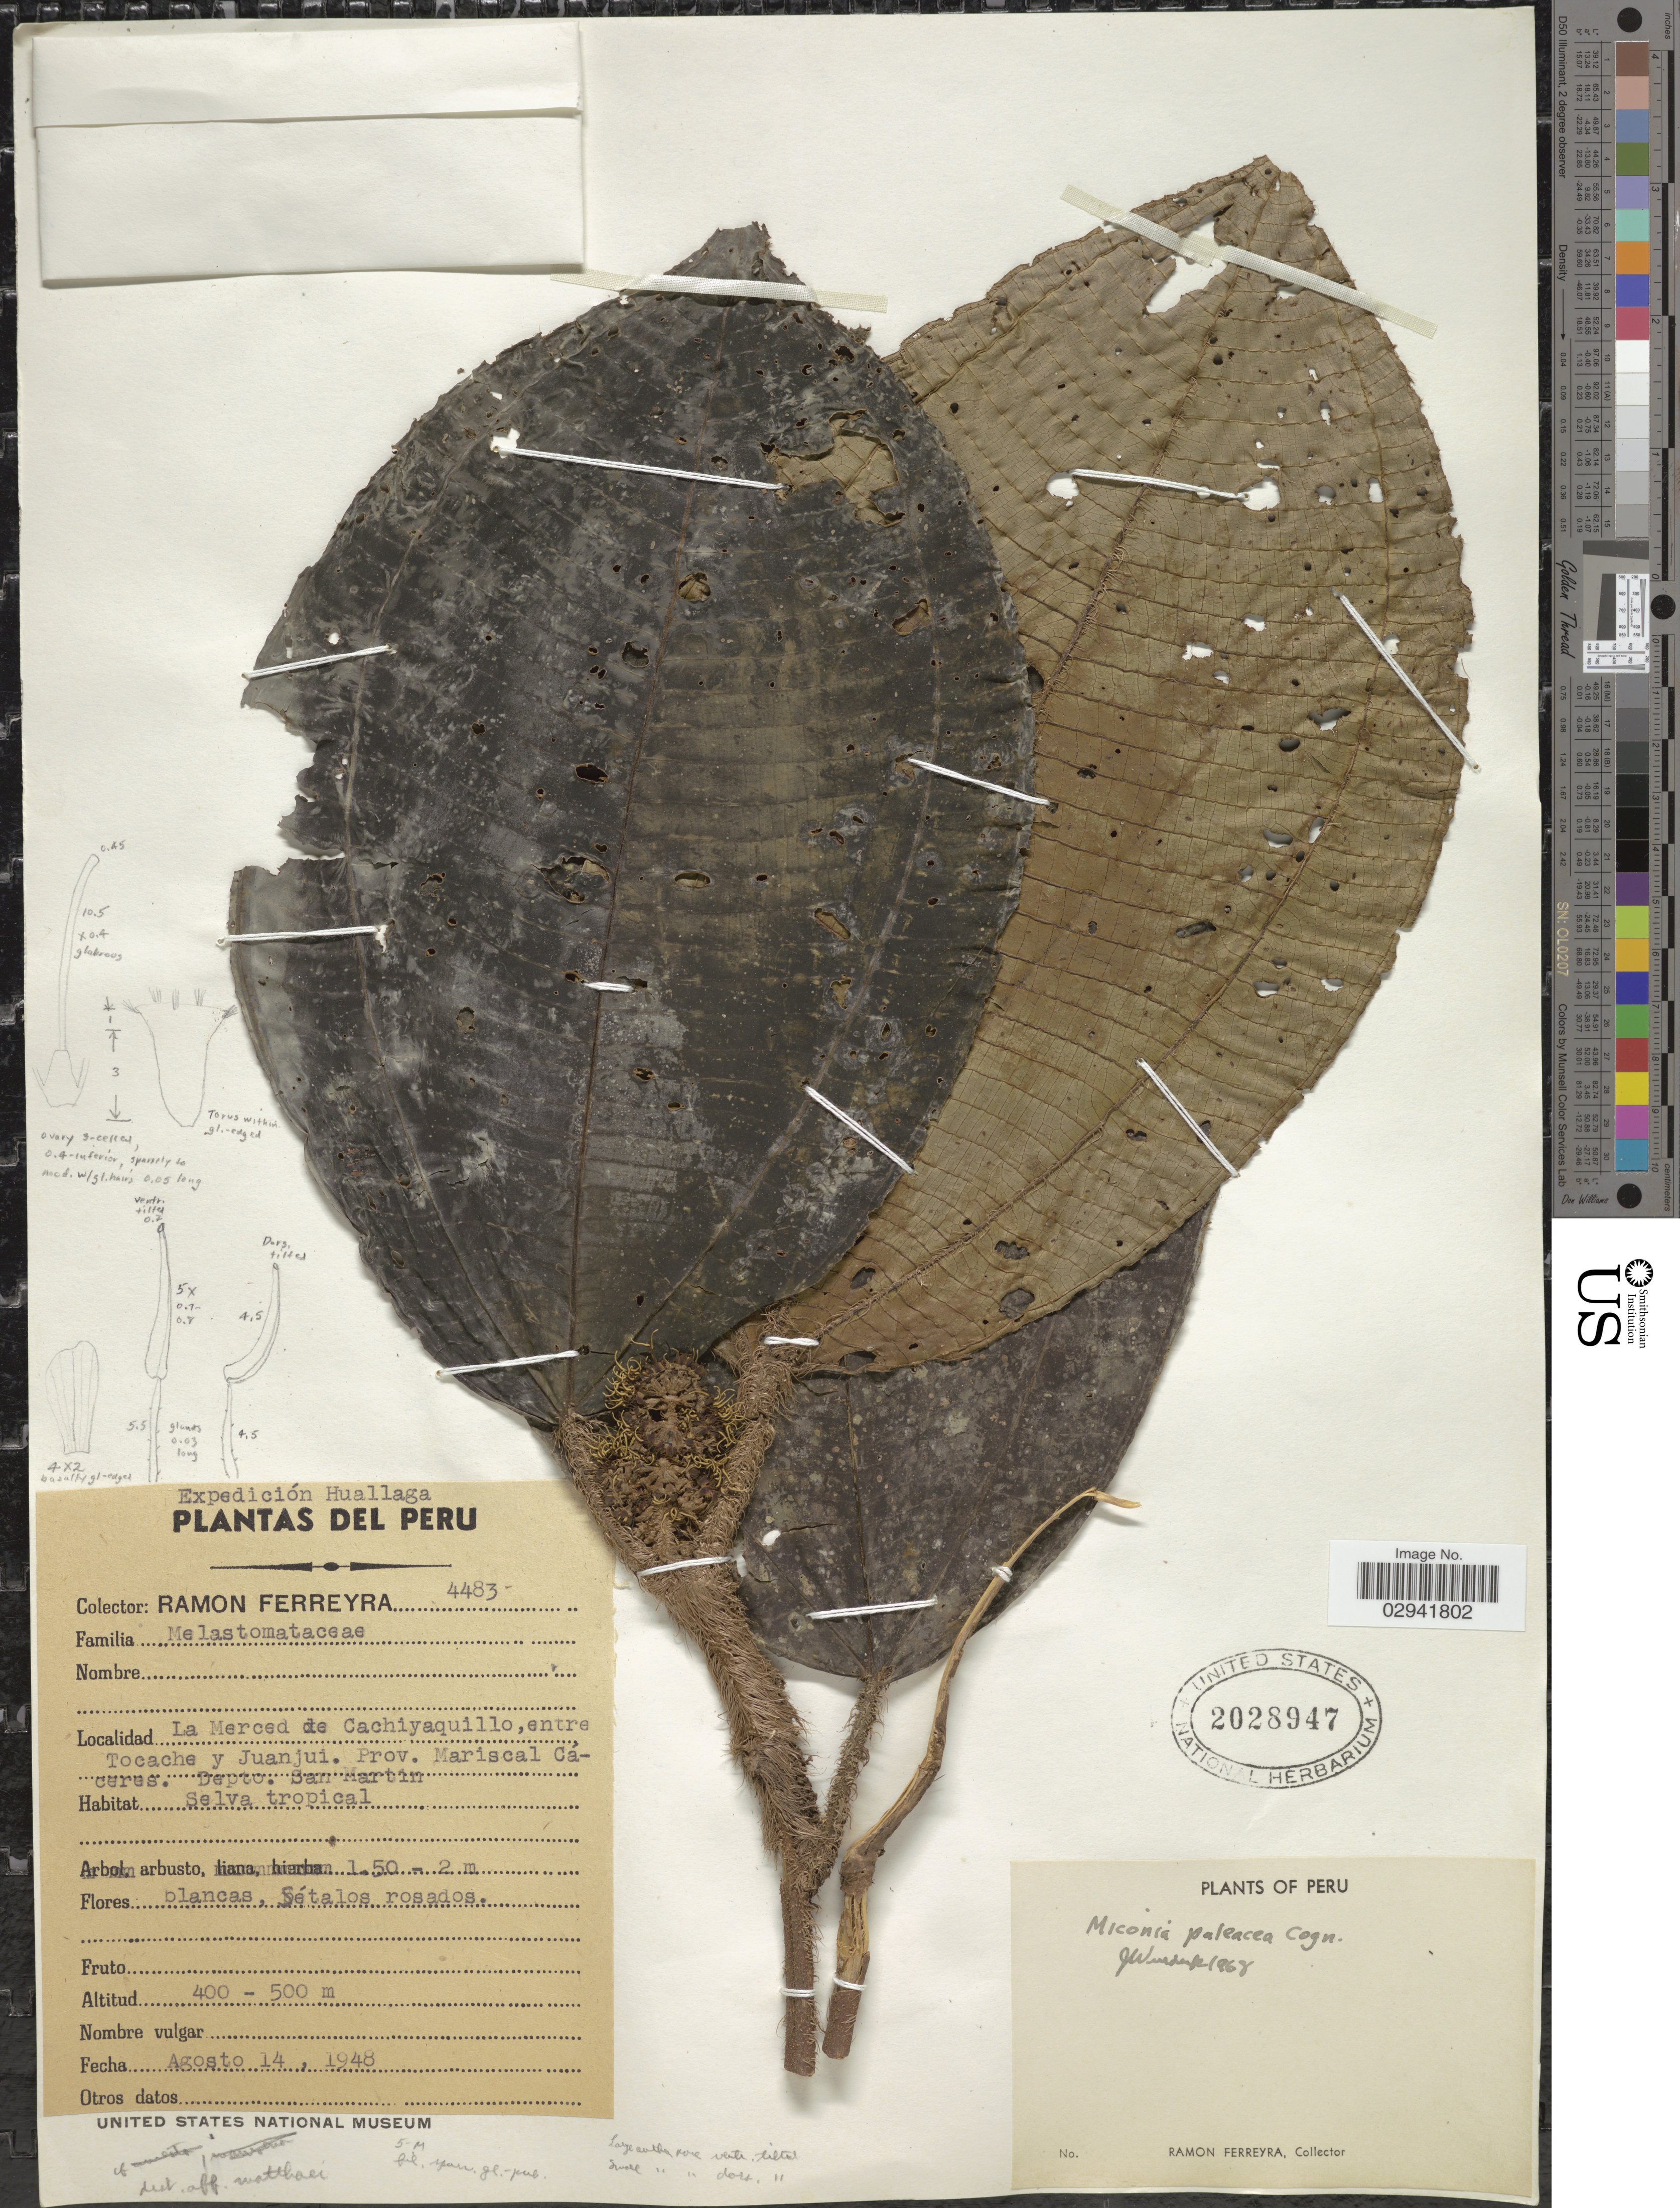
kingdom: Plantae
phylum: Tracheophyta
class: Magnoliopsida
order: Myrtales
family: Melastomataceae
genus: Miconia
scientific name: Miconia paleacea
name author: Cogn.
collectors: R. A. Ferreyra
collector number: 4483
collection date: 1948-08-14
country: Peru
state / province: San Martín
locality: La Merced de Cachiyaquillo, entre Tocache y Juanjui. Prov. Mariscal Caceres. Depto. San Martin.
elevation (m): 400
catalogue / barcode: US 2028947